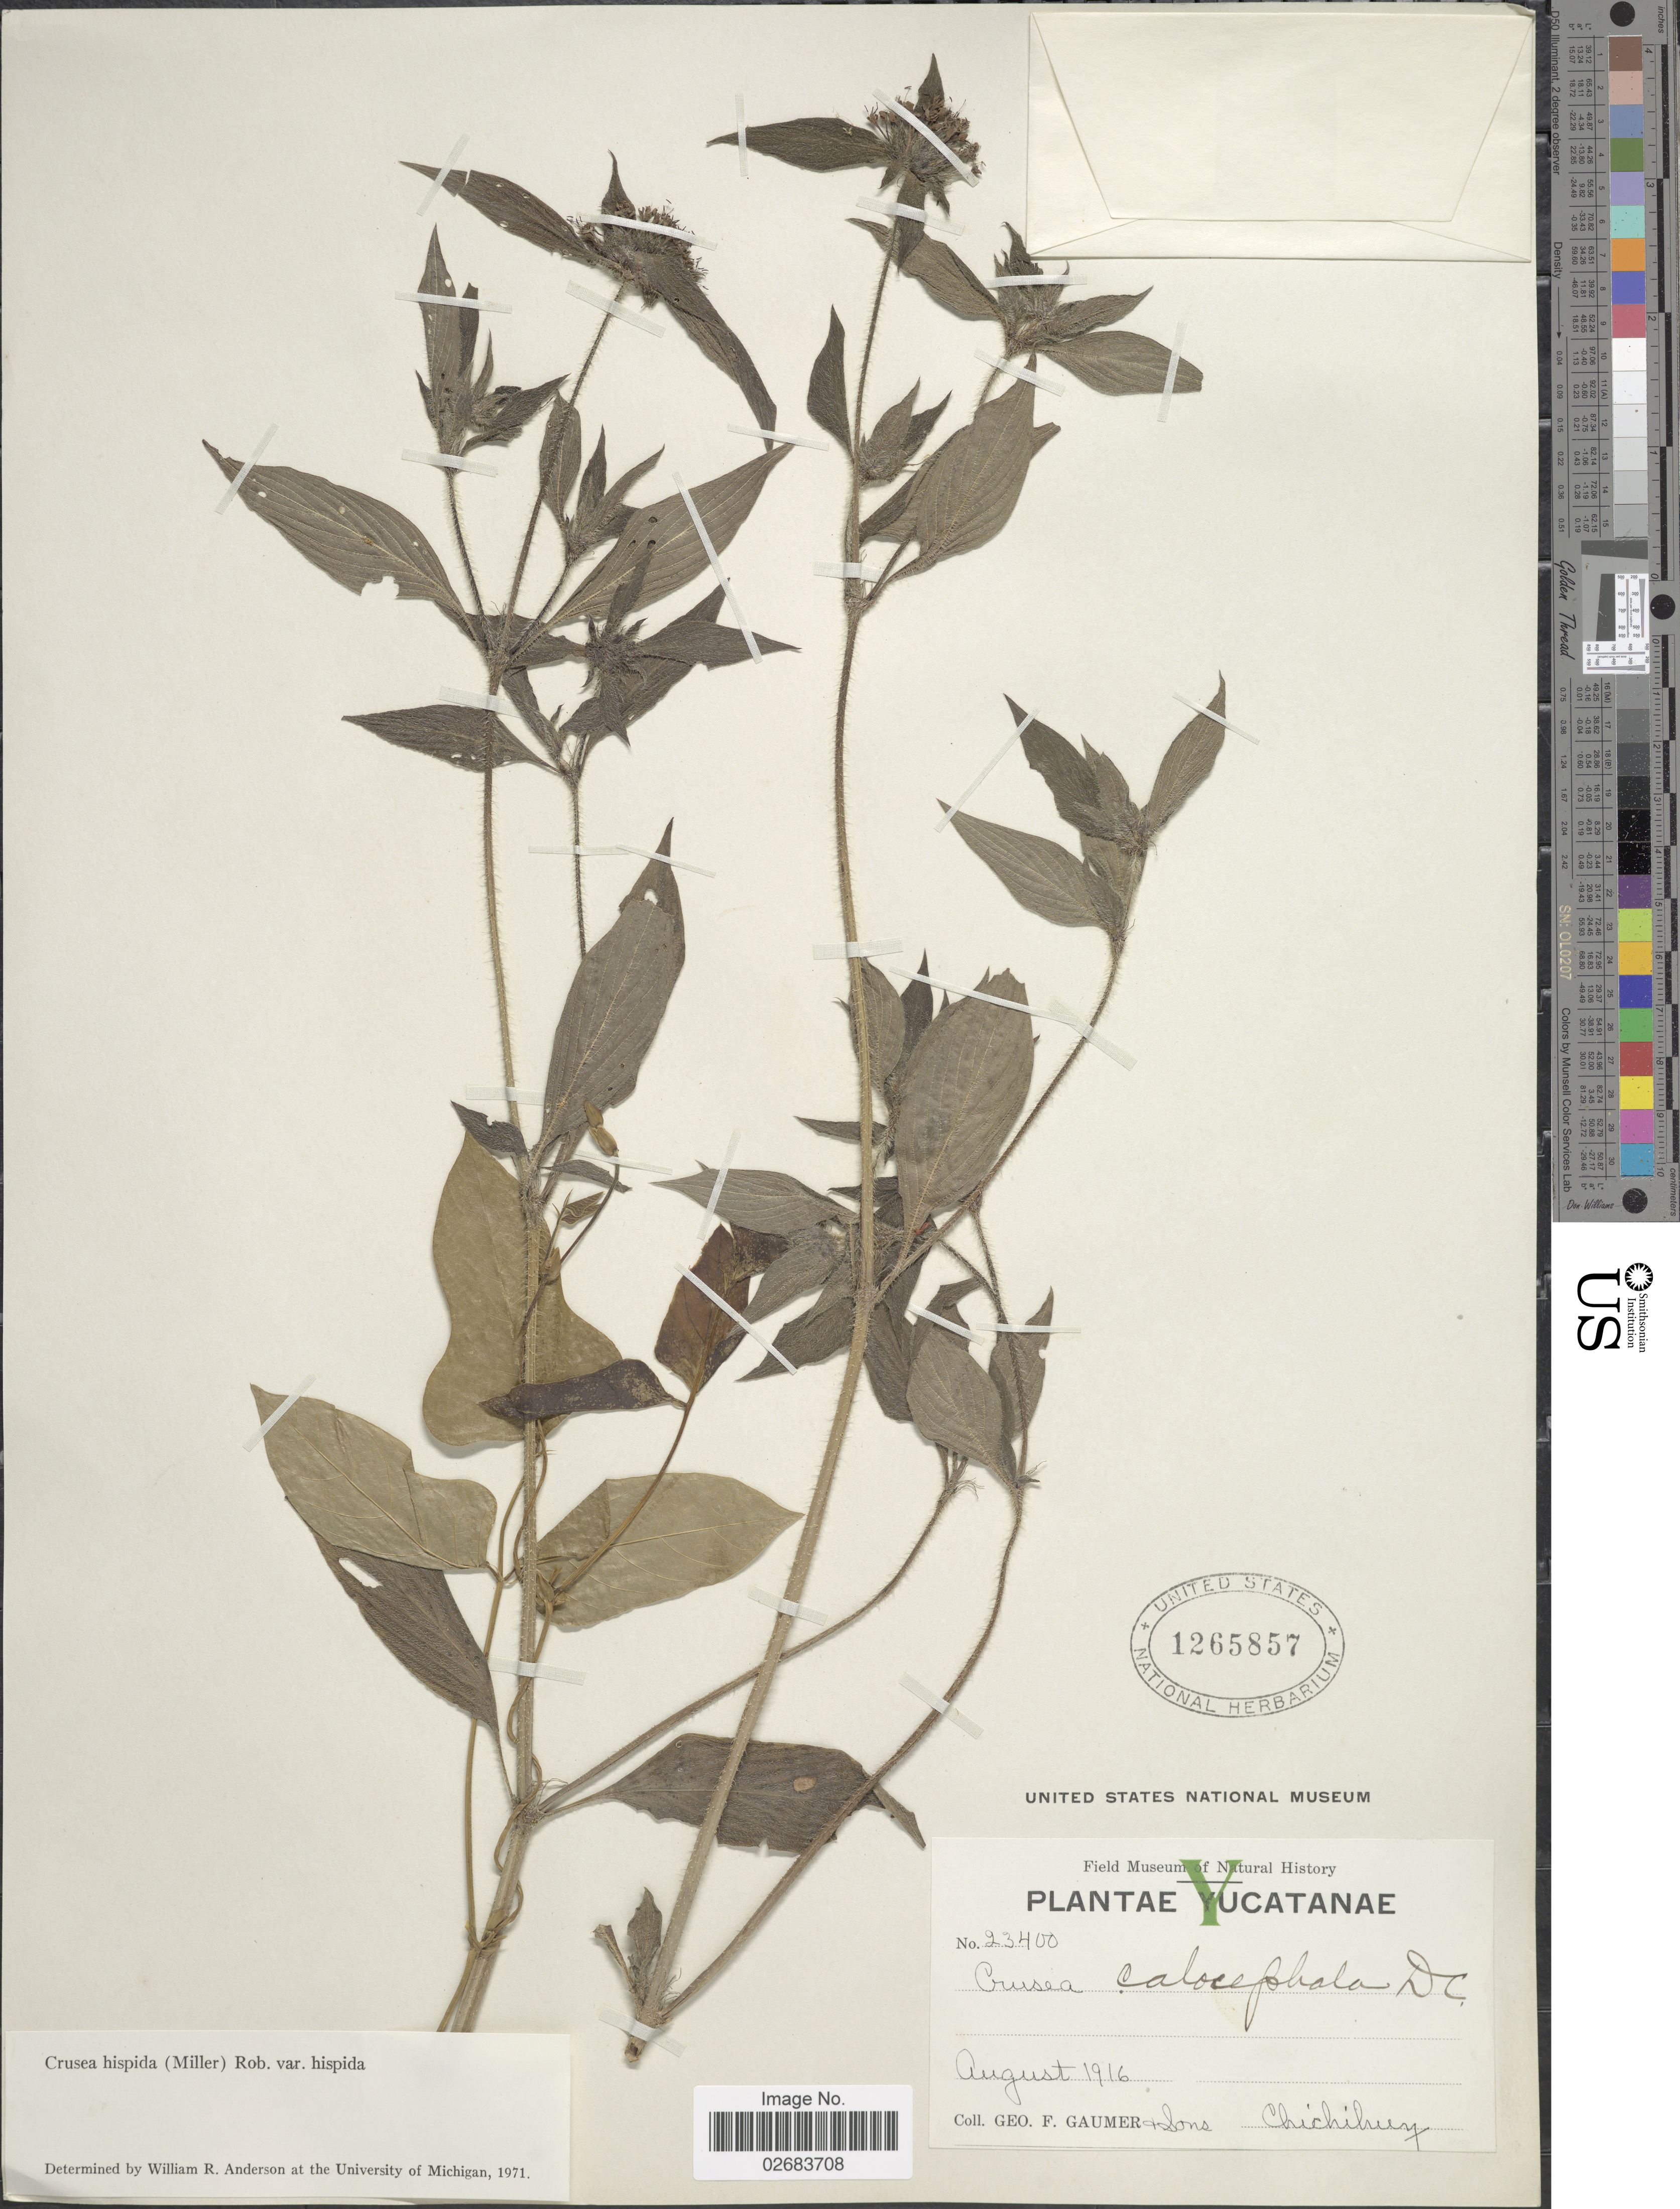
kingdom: Plantae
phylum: Tracheophyta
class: Magnoliopsida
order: Gentianales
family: Rubiaceae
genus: Crusea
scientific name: Crusea hispida var. hispida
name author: (Mill.) B.L. Rob.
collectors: G. F. Gaumer & Sons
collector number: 23400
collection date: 1916-08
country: Mexico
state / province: Yucatán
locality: Chichihuy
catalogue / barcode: US 1265857